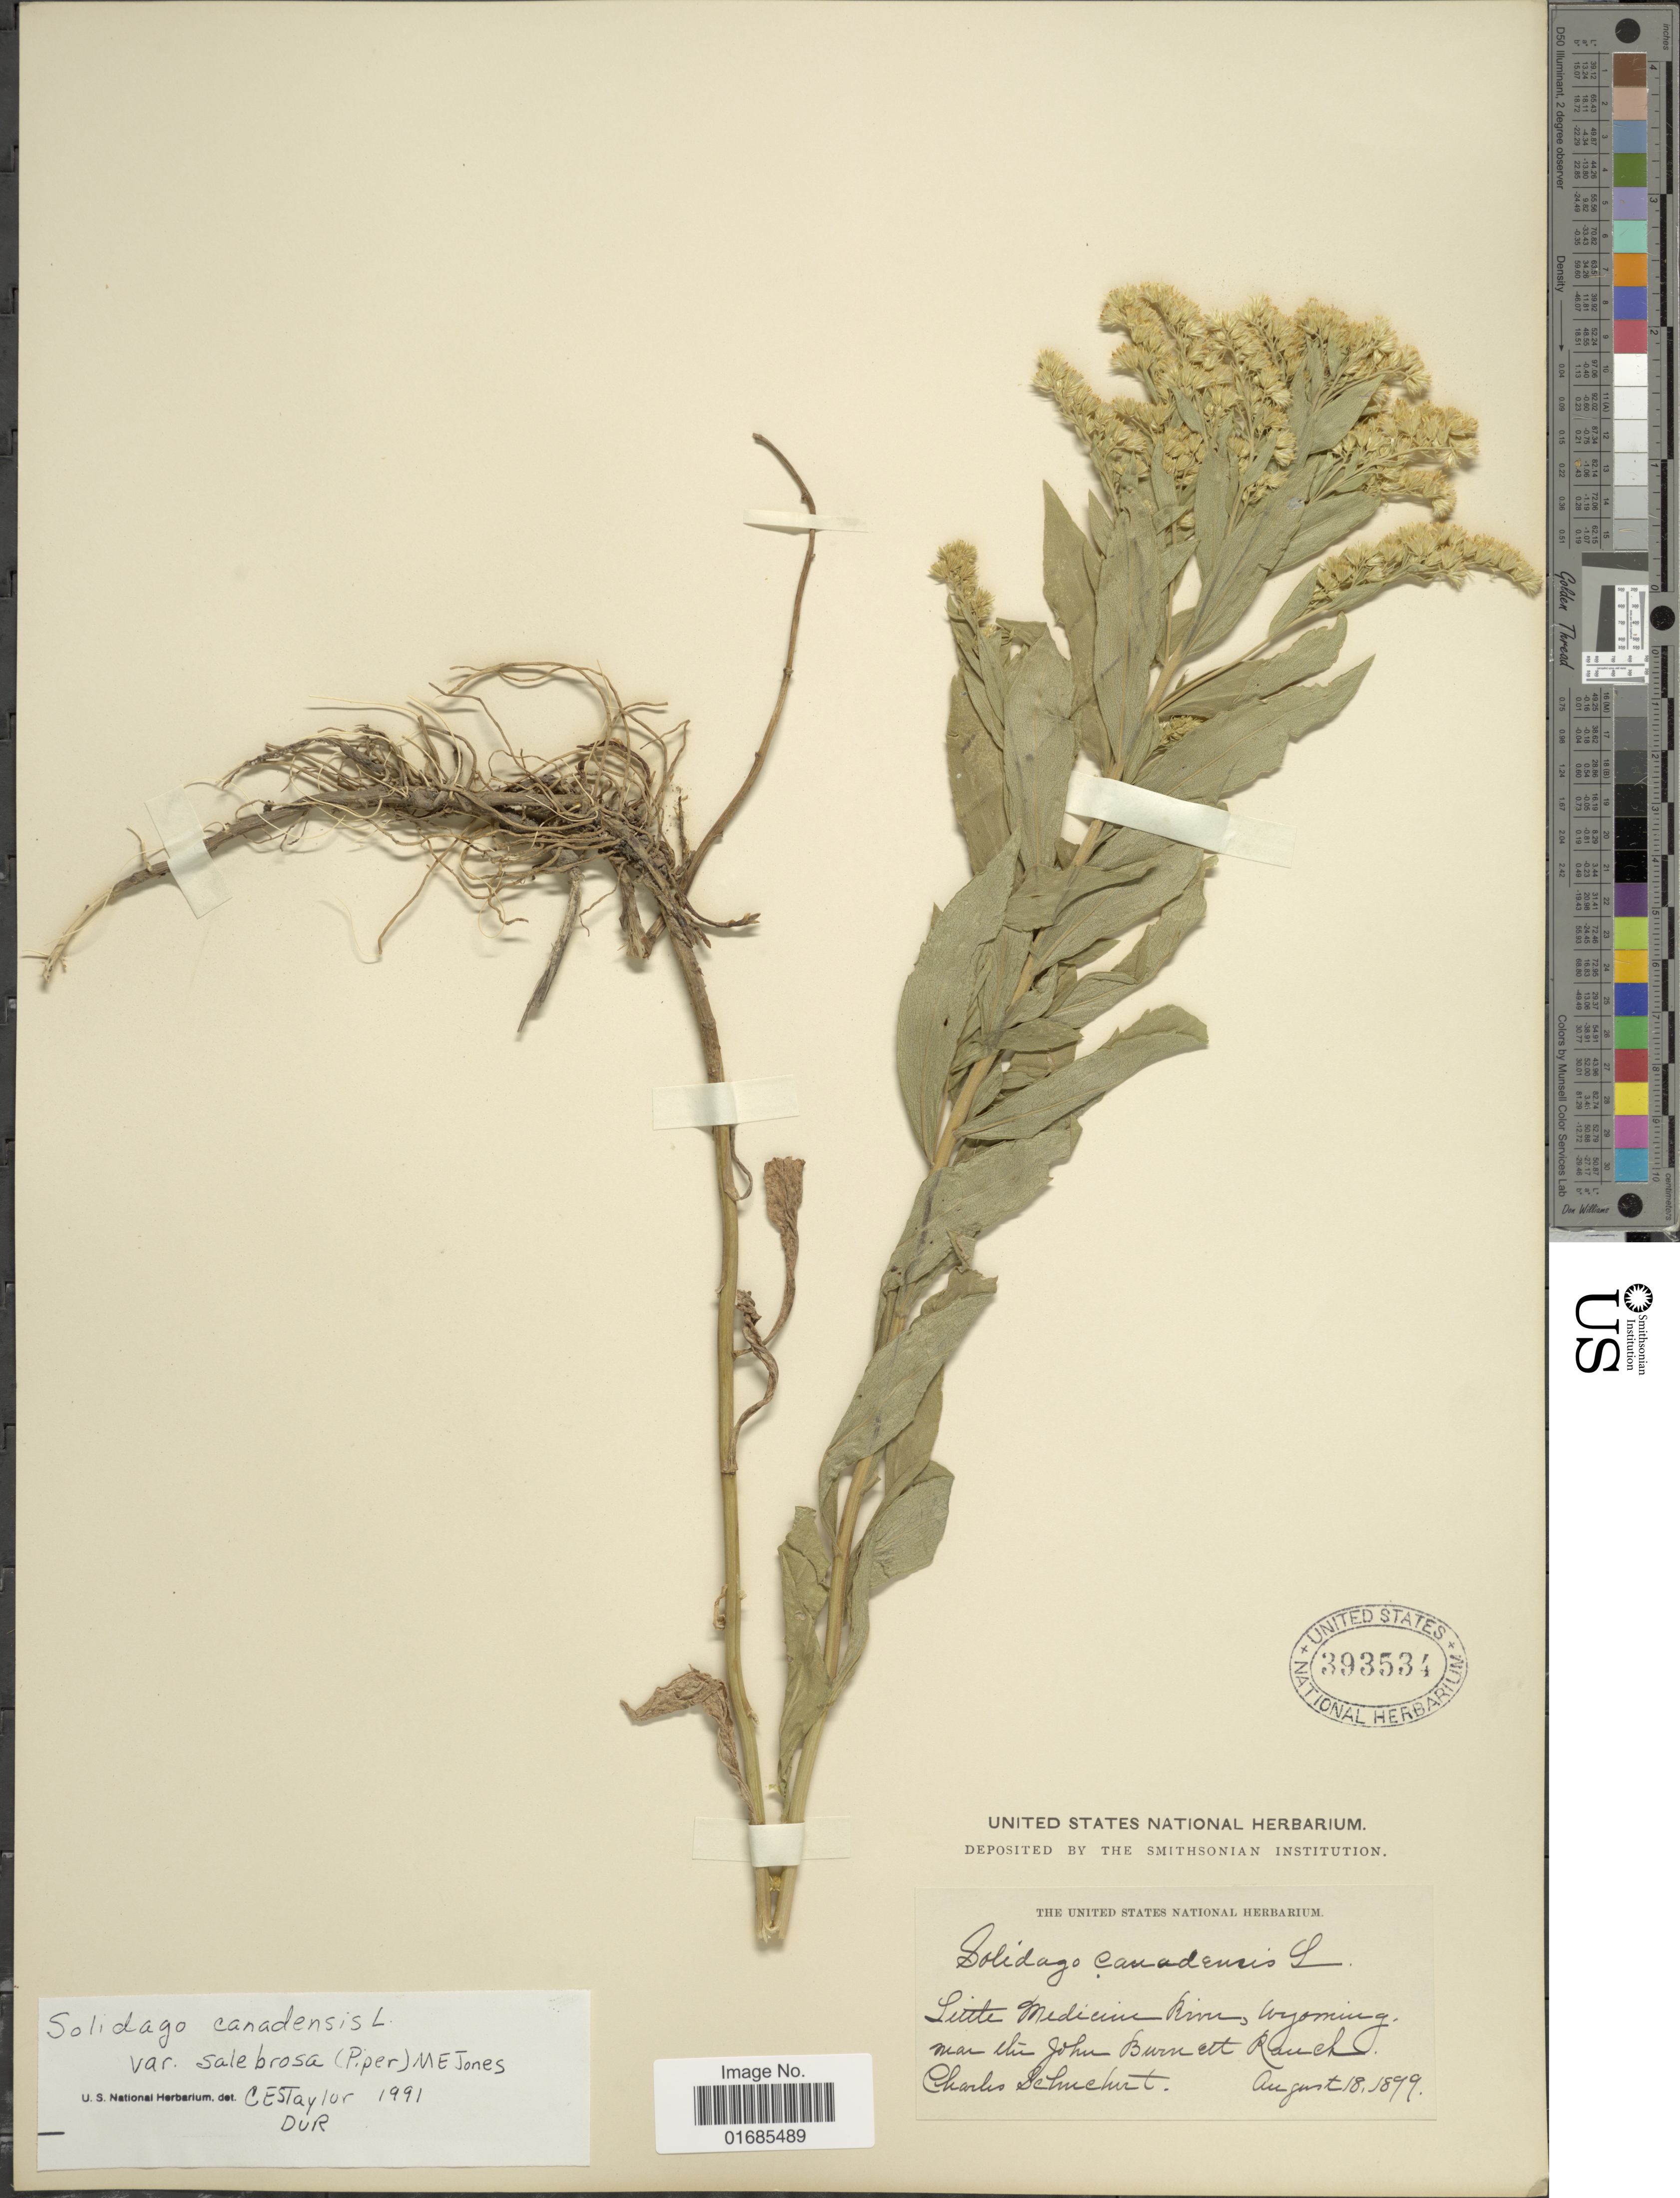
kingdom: Plantae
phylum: Tracheophyta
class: Magnoliopsida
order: Asterales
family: Asteraceae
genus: Solidago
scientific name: Solidago canadensis var. salebrosa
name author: (Piper) M.E. Jones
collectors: C. Schuchert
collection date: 1899-08-18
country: United States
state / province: Wyoming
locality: Little Medicine River, near the John Burnett Ranch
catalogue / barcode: US 393534